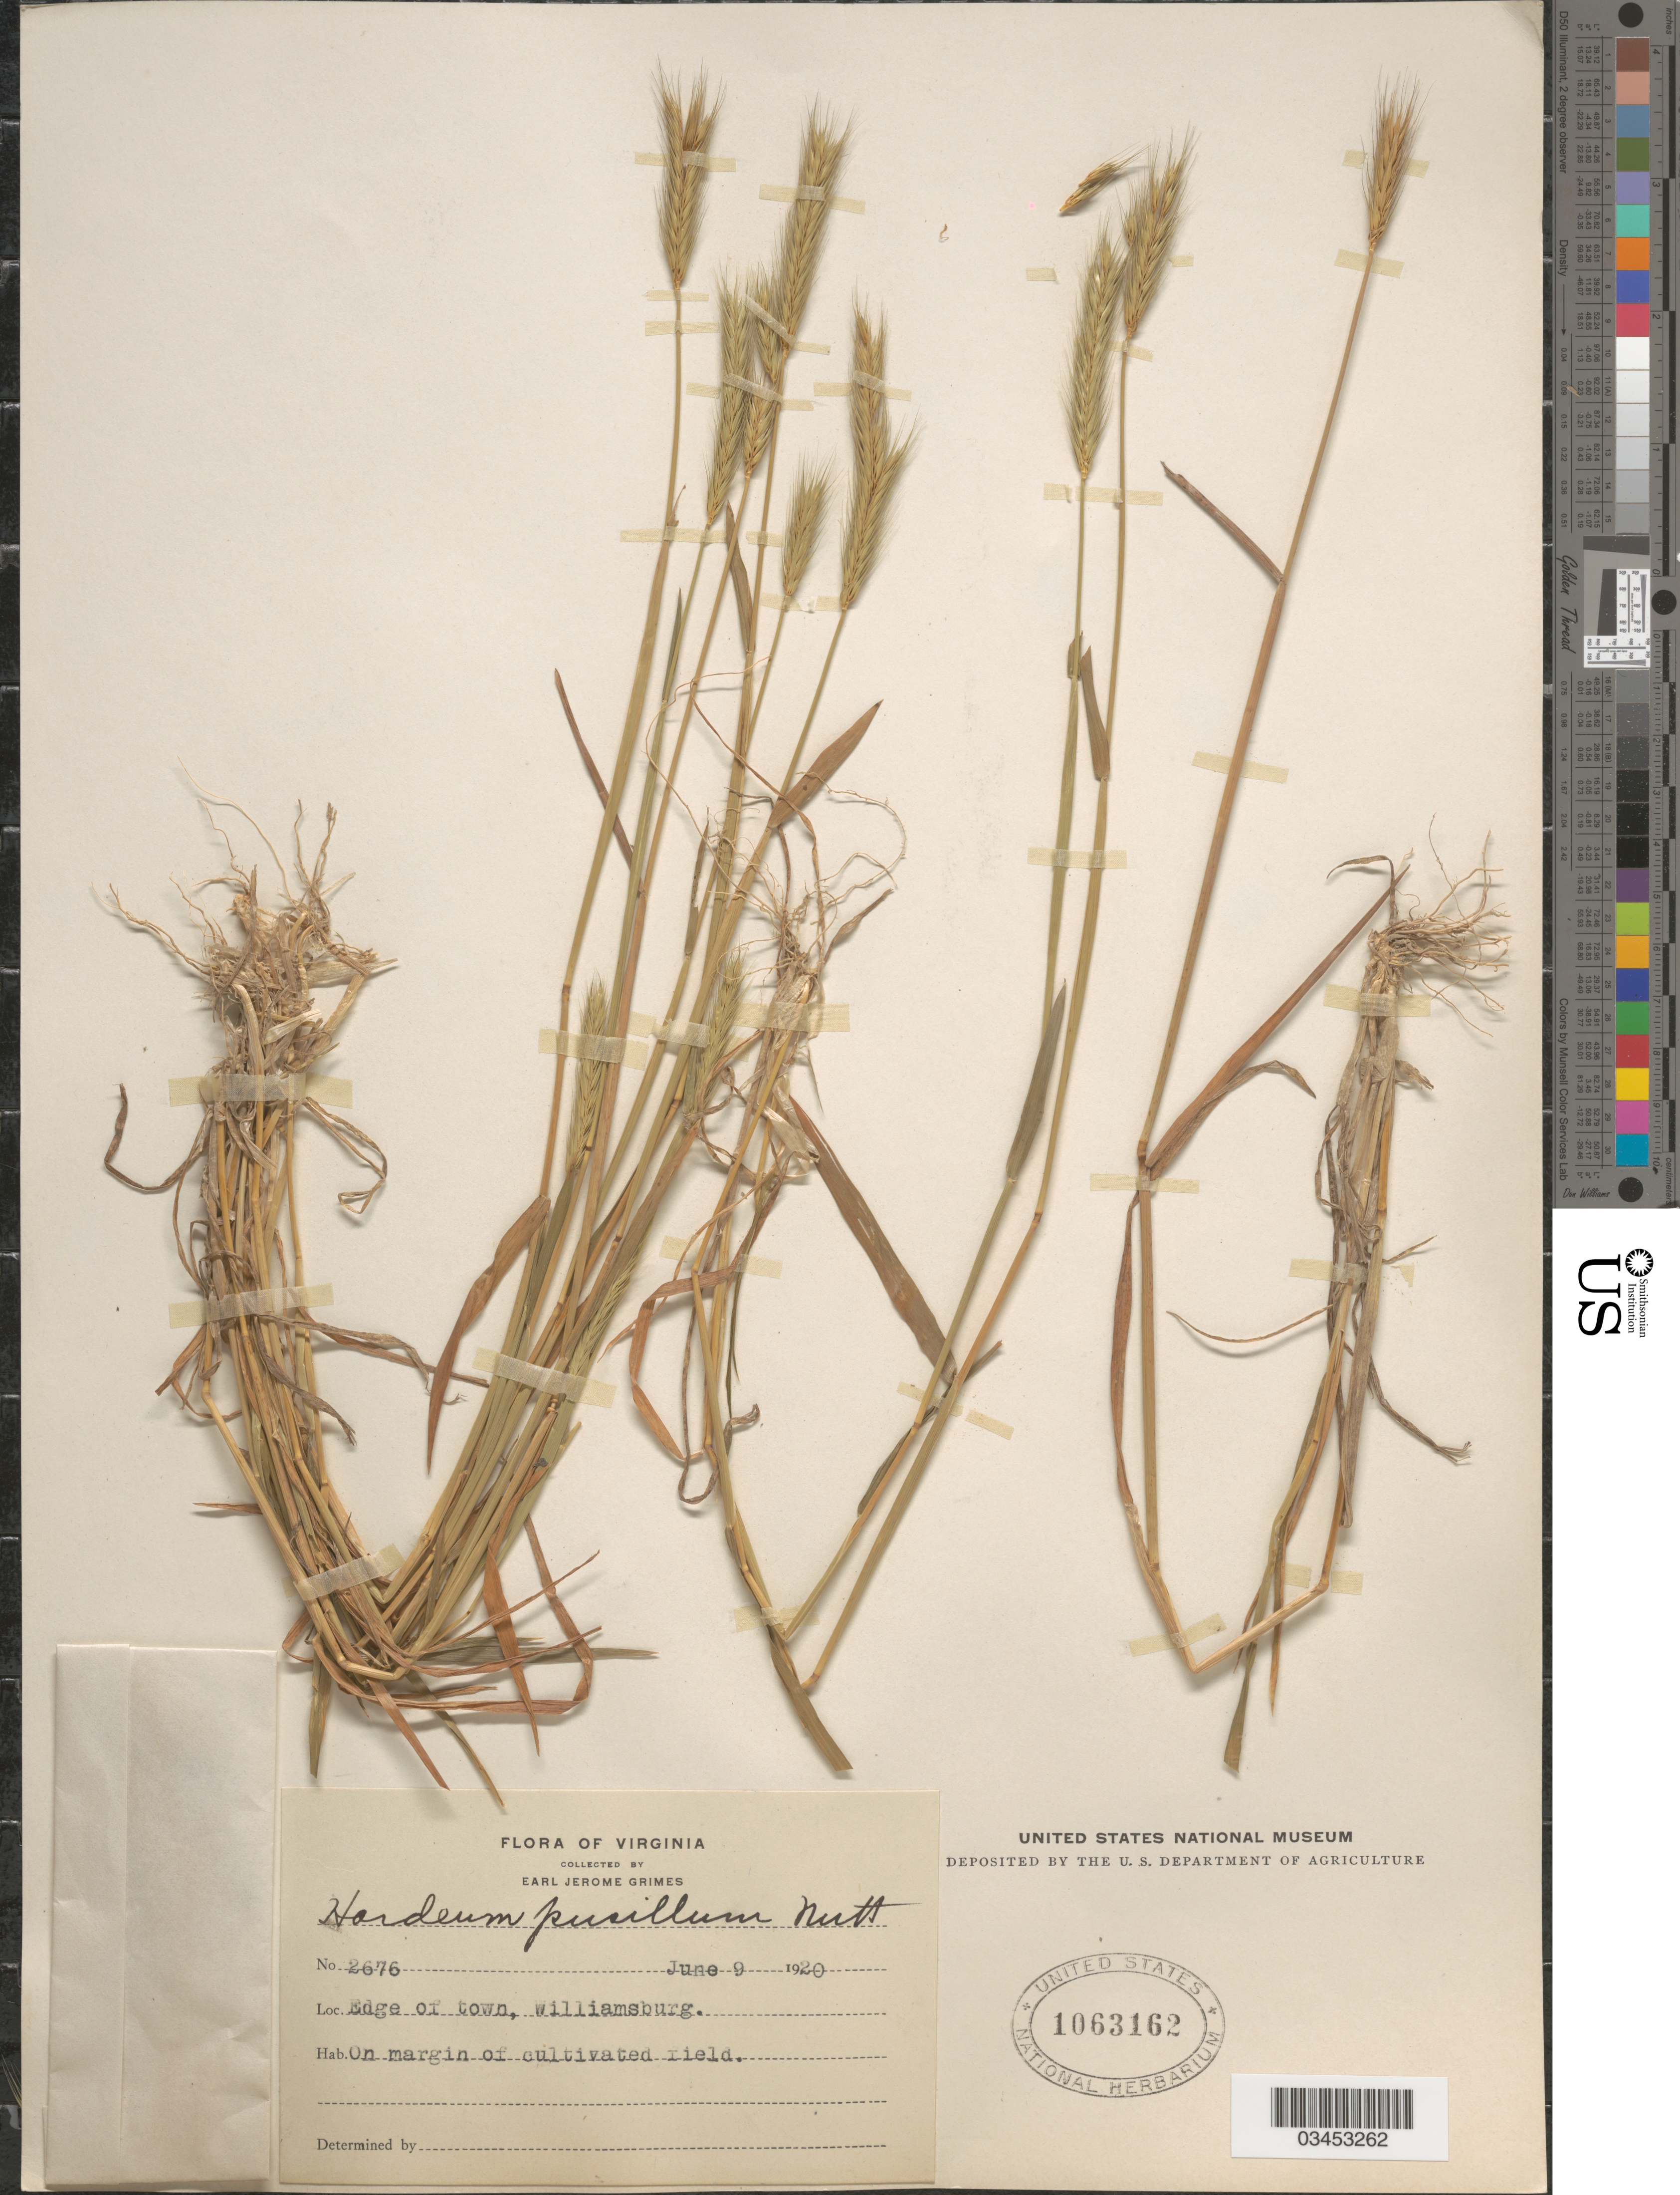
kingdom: Plantae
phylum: Tracheophyta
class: Liliopsida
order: Poales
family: Poaceae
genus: Hordeum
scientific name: Hordeum pusillum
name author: Nutt.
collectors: E. J. Grimes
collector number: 2676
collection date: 1920-06-09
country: United States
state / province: Virginia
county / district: City of Williamsburg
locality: Edge of town, Williamsburg.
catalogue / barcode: US 1063162